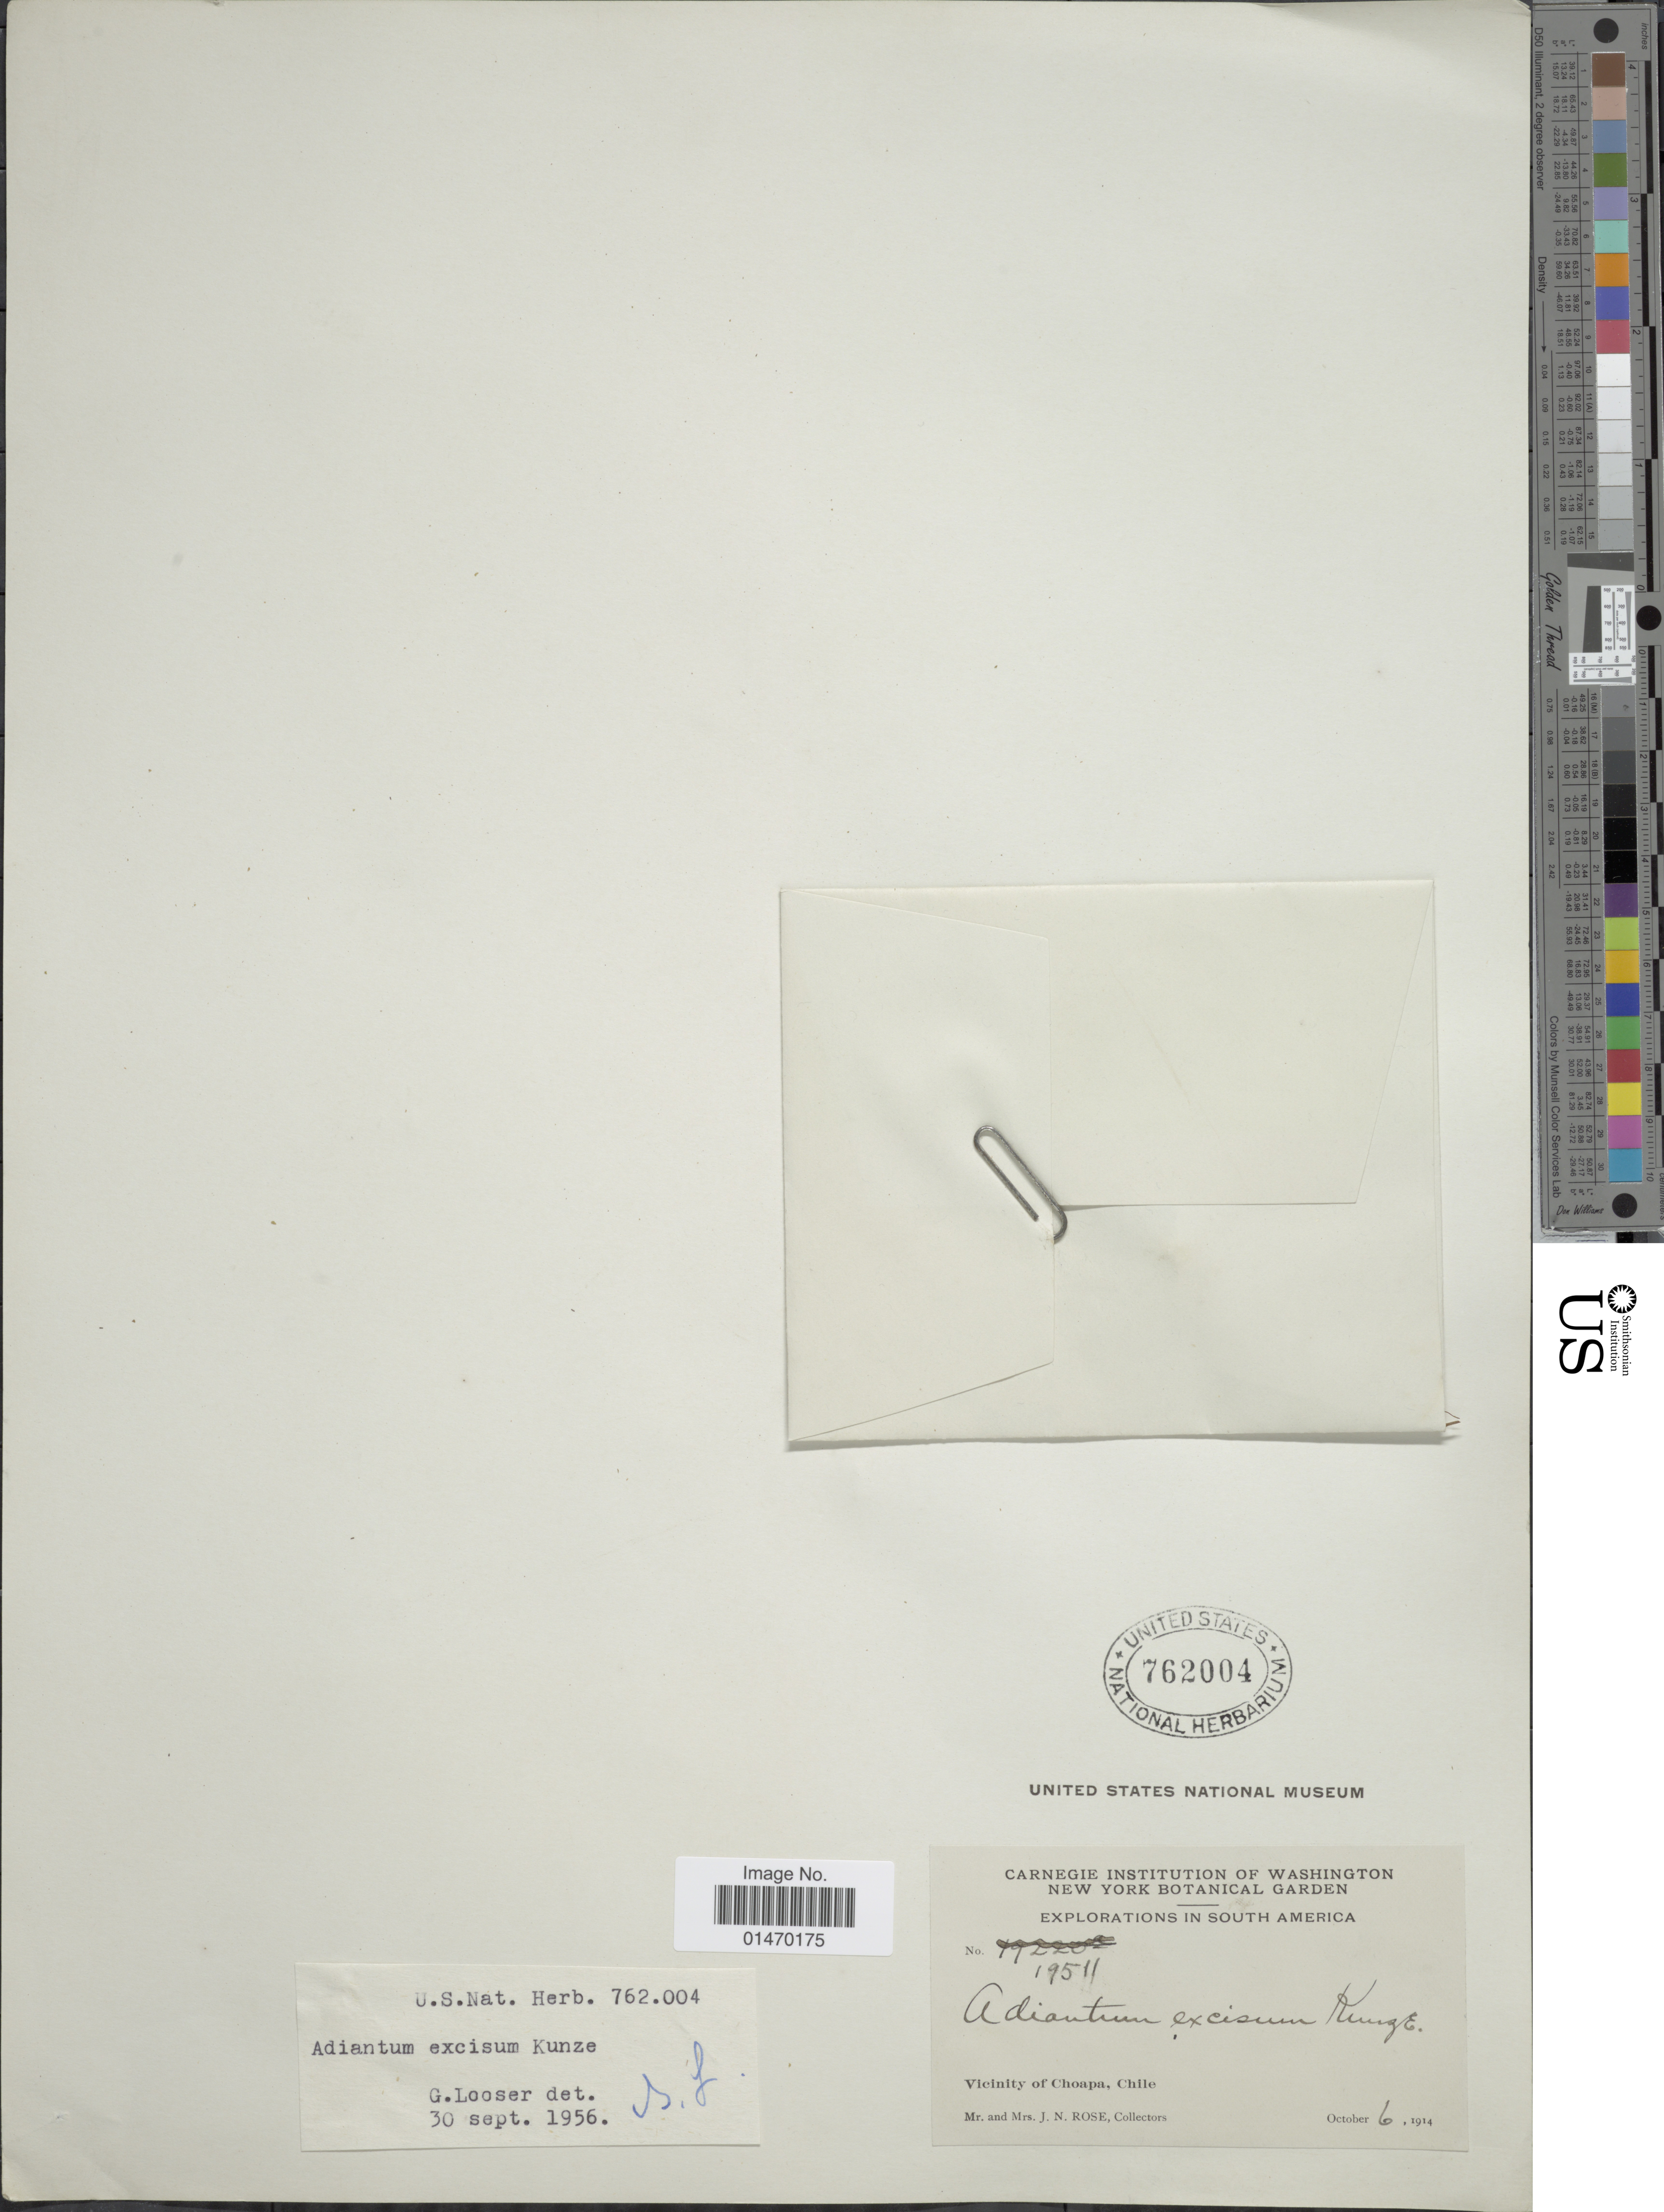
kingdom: Plantae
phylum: Tracheophyta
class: Polypodiopsida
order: Polypodiales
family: Pteridaceae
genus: Adiantum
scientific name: Adiantum excisum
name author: Kunze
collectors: J. N. Rose & L. B. Rose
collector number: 19511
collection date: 1914-10-06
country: Chile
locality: Vicinity of Choapa, Chille. South America.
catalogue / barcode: US 762004